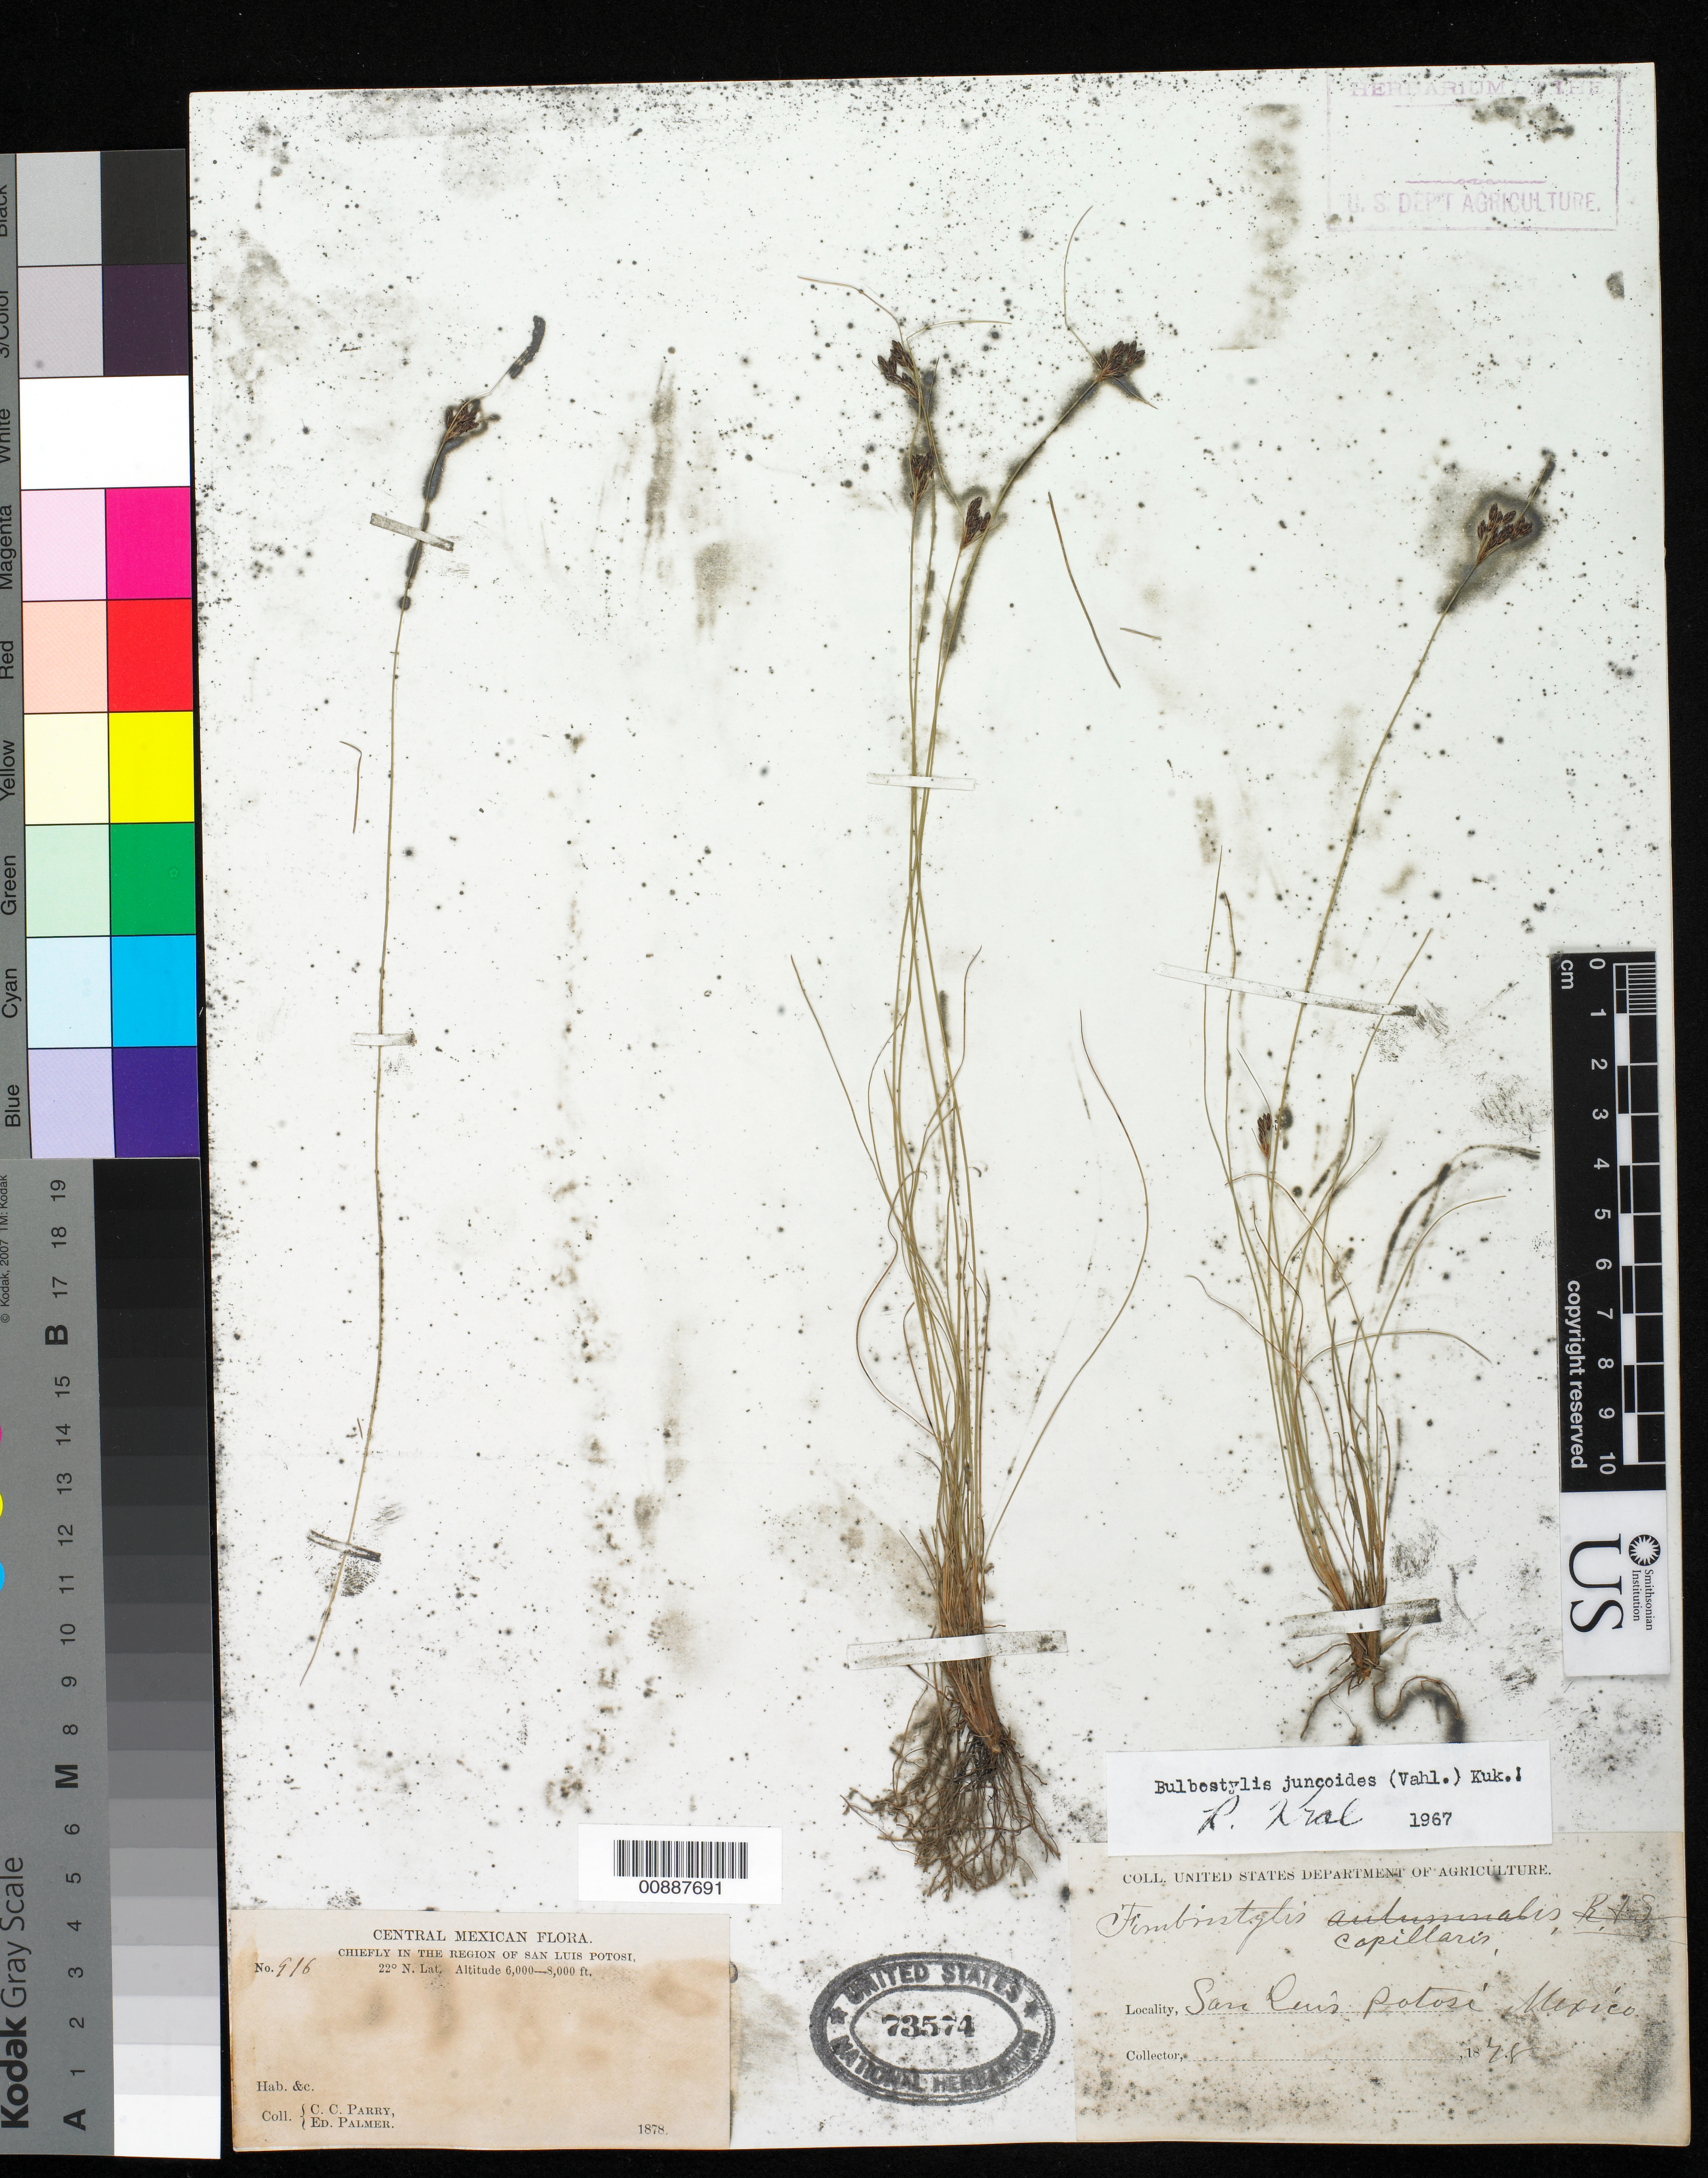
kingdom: Plantae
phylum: Tracheophyta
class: Liliopsida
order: Poales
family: Cyperaceae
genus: Bulbostylis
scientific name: Bulbostylis juncoides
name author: (Vahl) Kük. ex Herter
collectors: C. C. Parry & E. Palmer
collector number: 916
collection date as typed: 1878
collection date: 1878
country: Mexico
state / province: San Luis Potosí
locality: Chiefly in the region of San Luis Potosí.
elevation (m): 1829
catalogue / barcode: US 73574